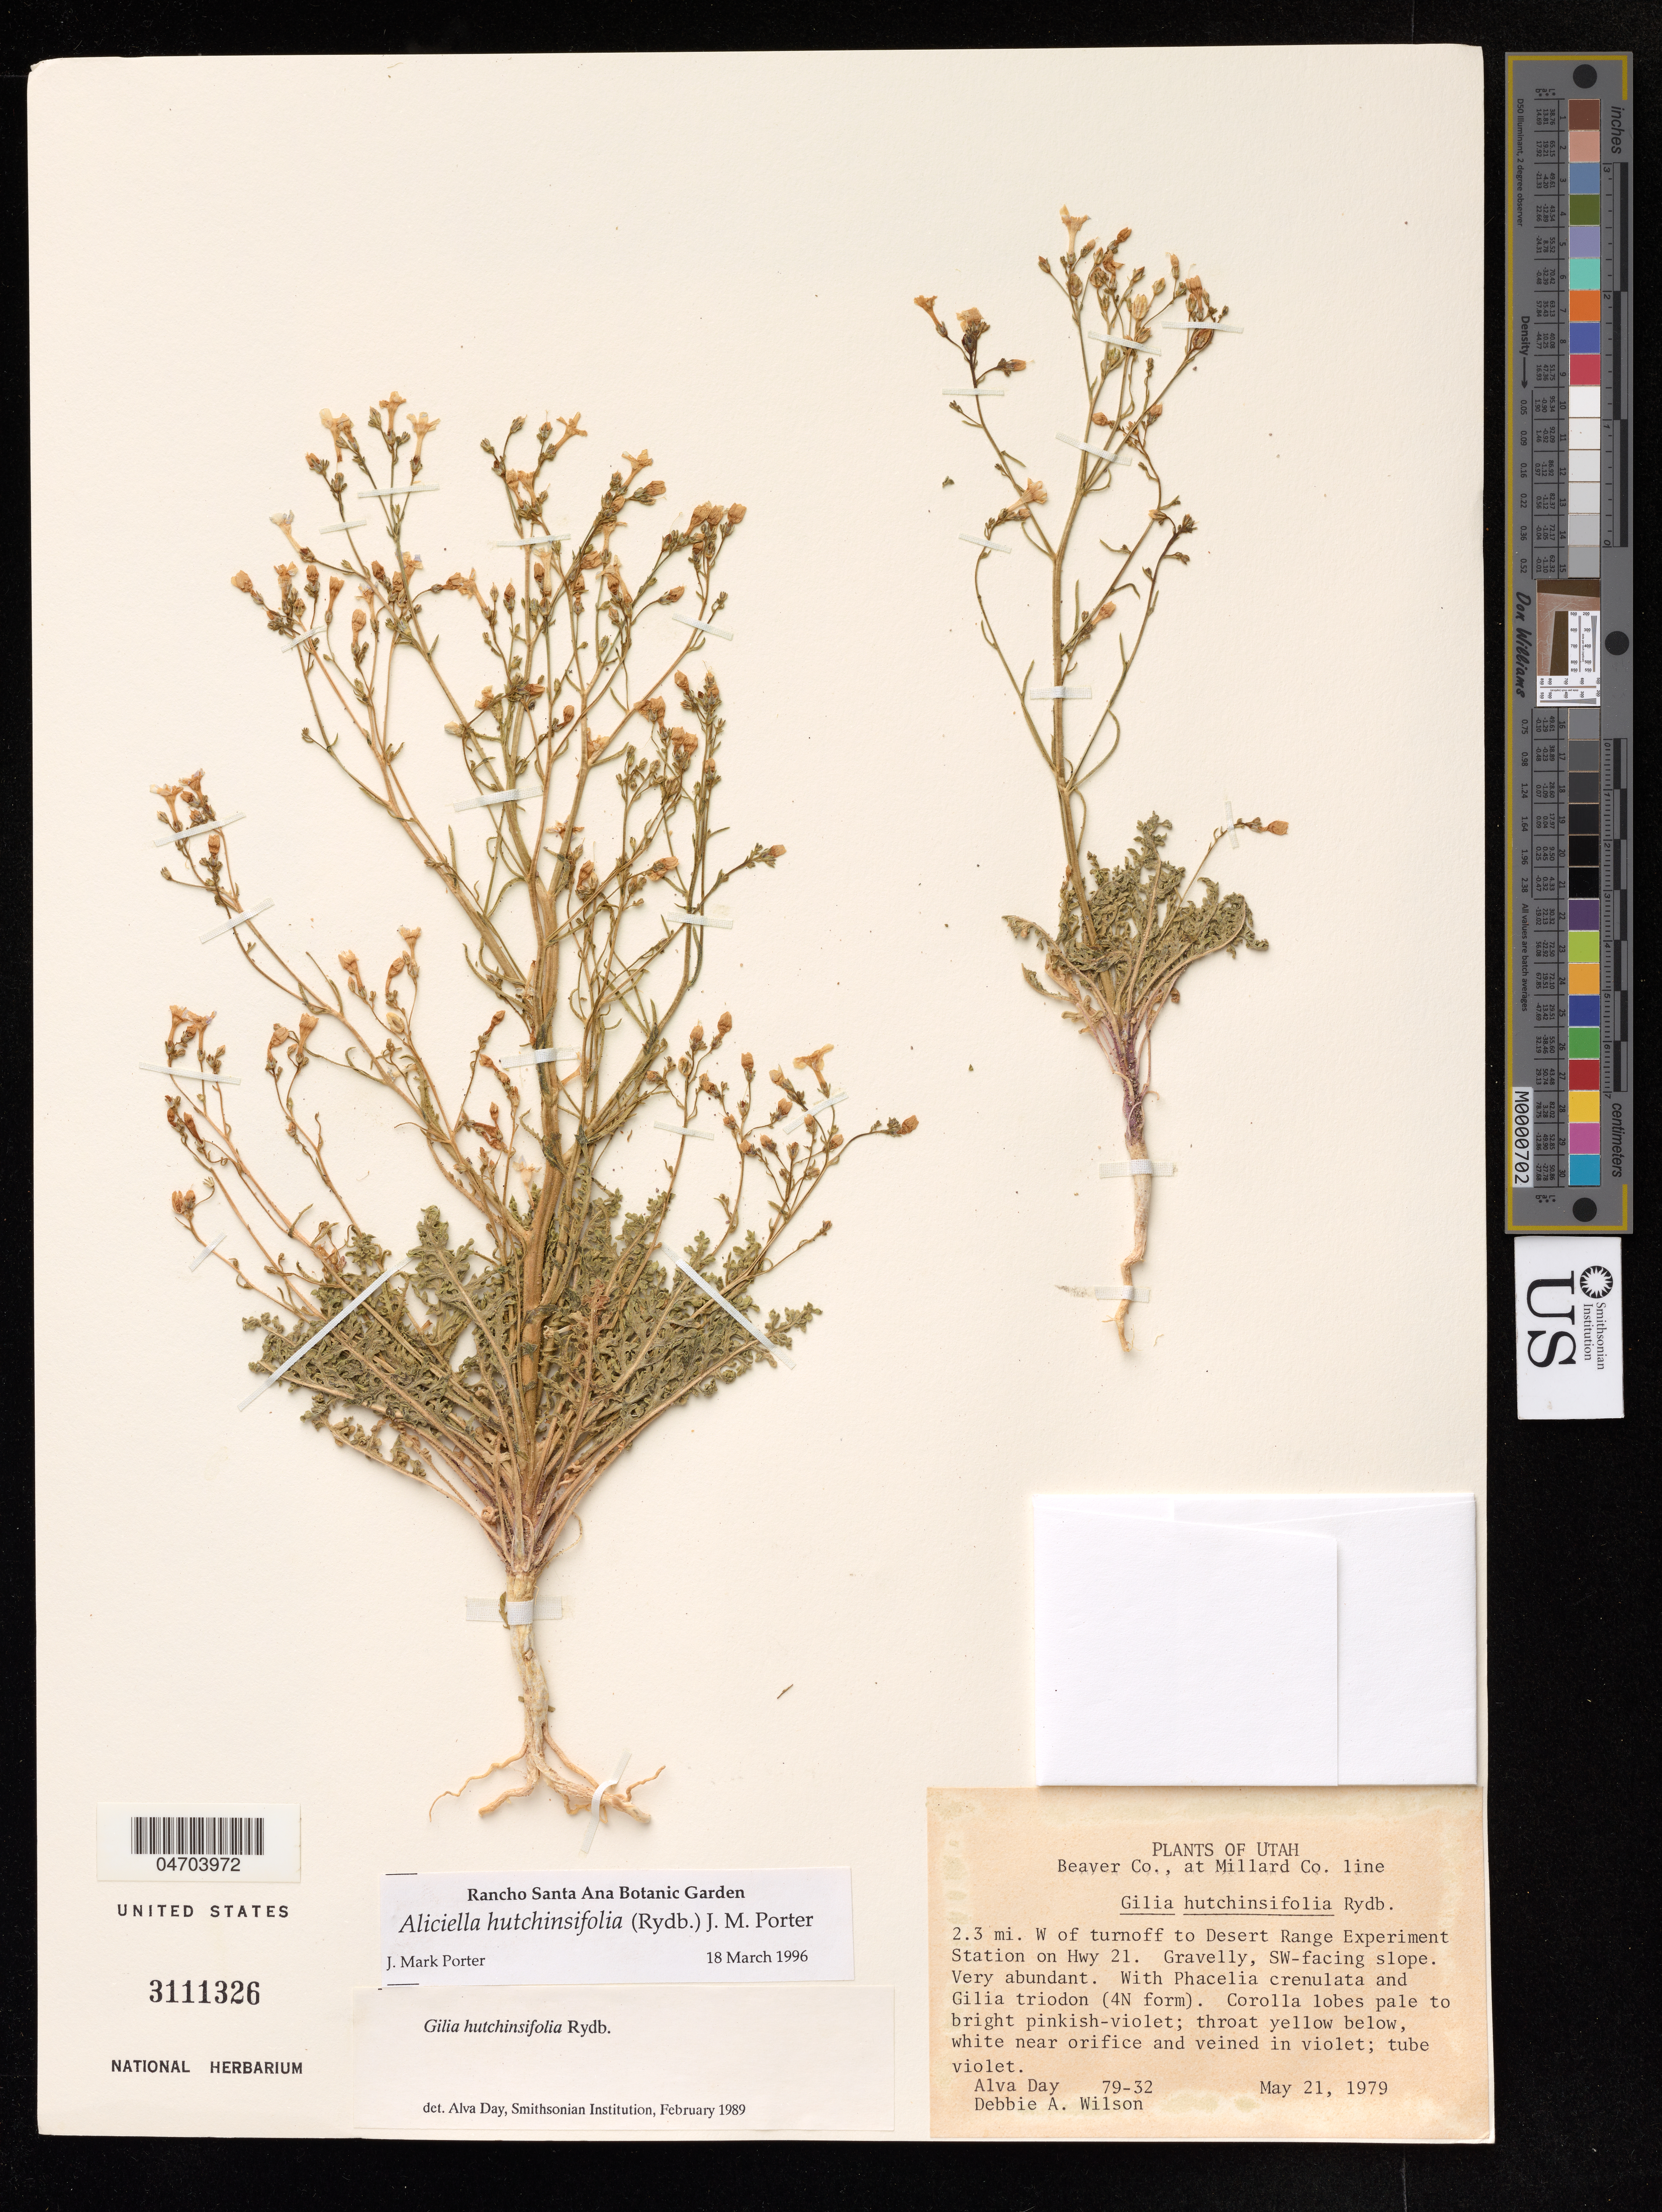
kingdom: Plantae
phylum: Tracheophyta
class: Magnoliopsida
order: Ericales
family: Polemoniaceae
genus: Gilia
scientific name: Gilia hutchinsifolia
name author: Rydb.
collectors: A. Day & D. Wilson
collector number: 79-32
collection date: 1979-05-21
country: United States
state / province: Utah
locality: Beaver Co., at Millard Co. line, 2.3 mi. W of turnoff to Desert Range Experiment Station on Hwy 21.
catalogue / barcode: US 3111326